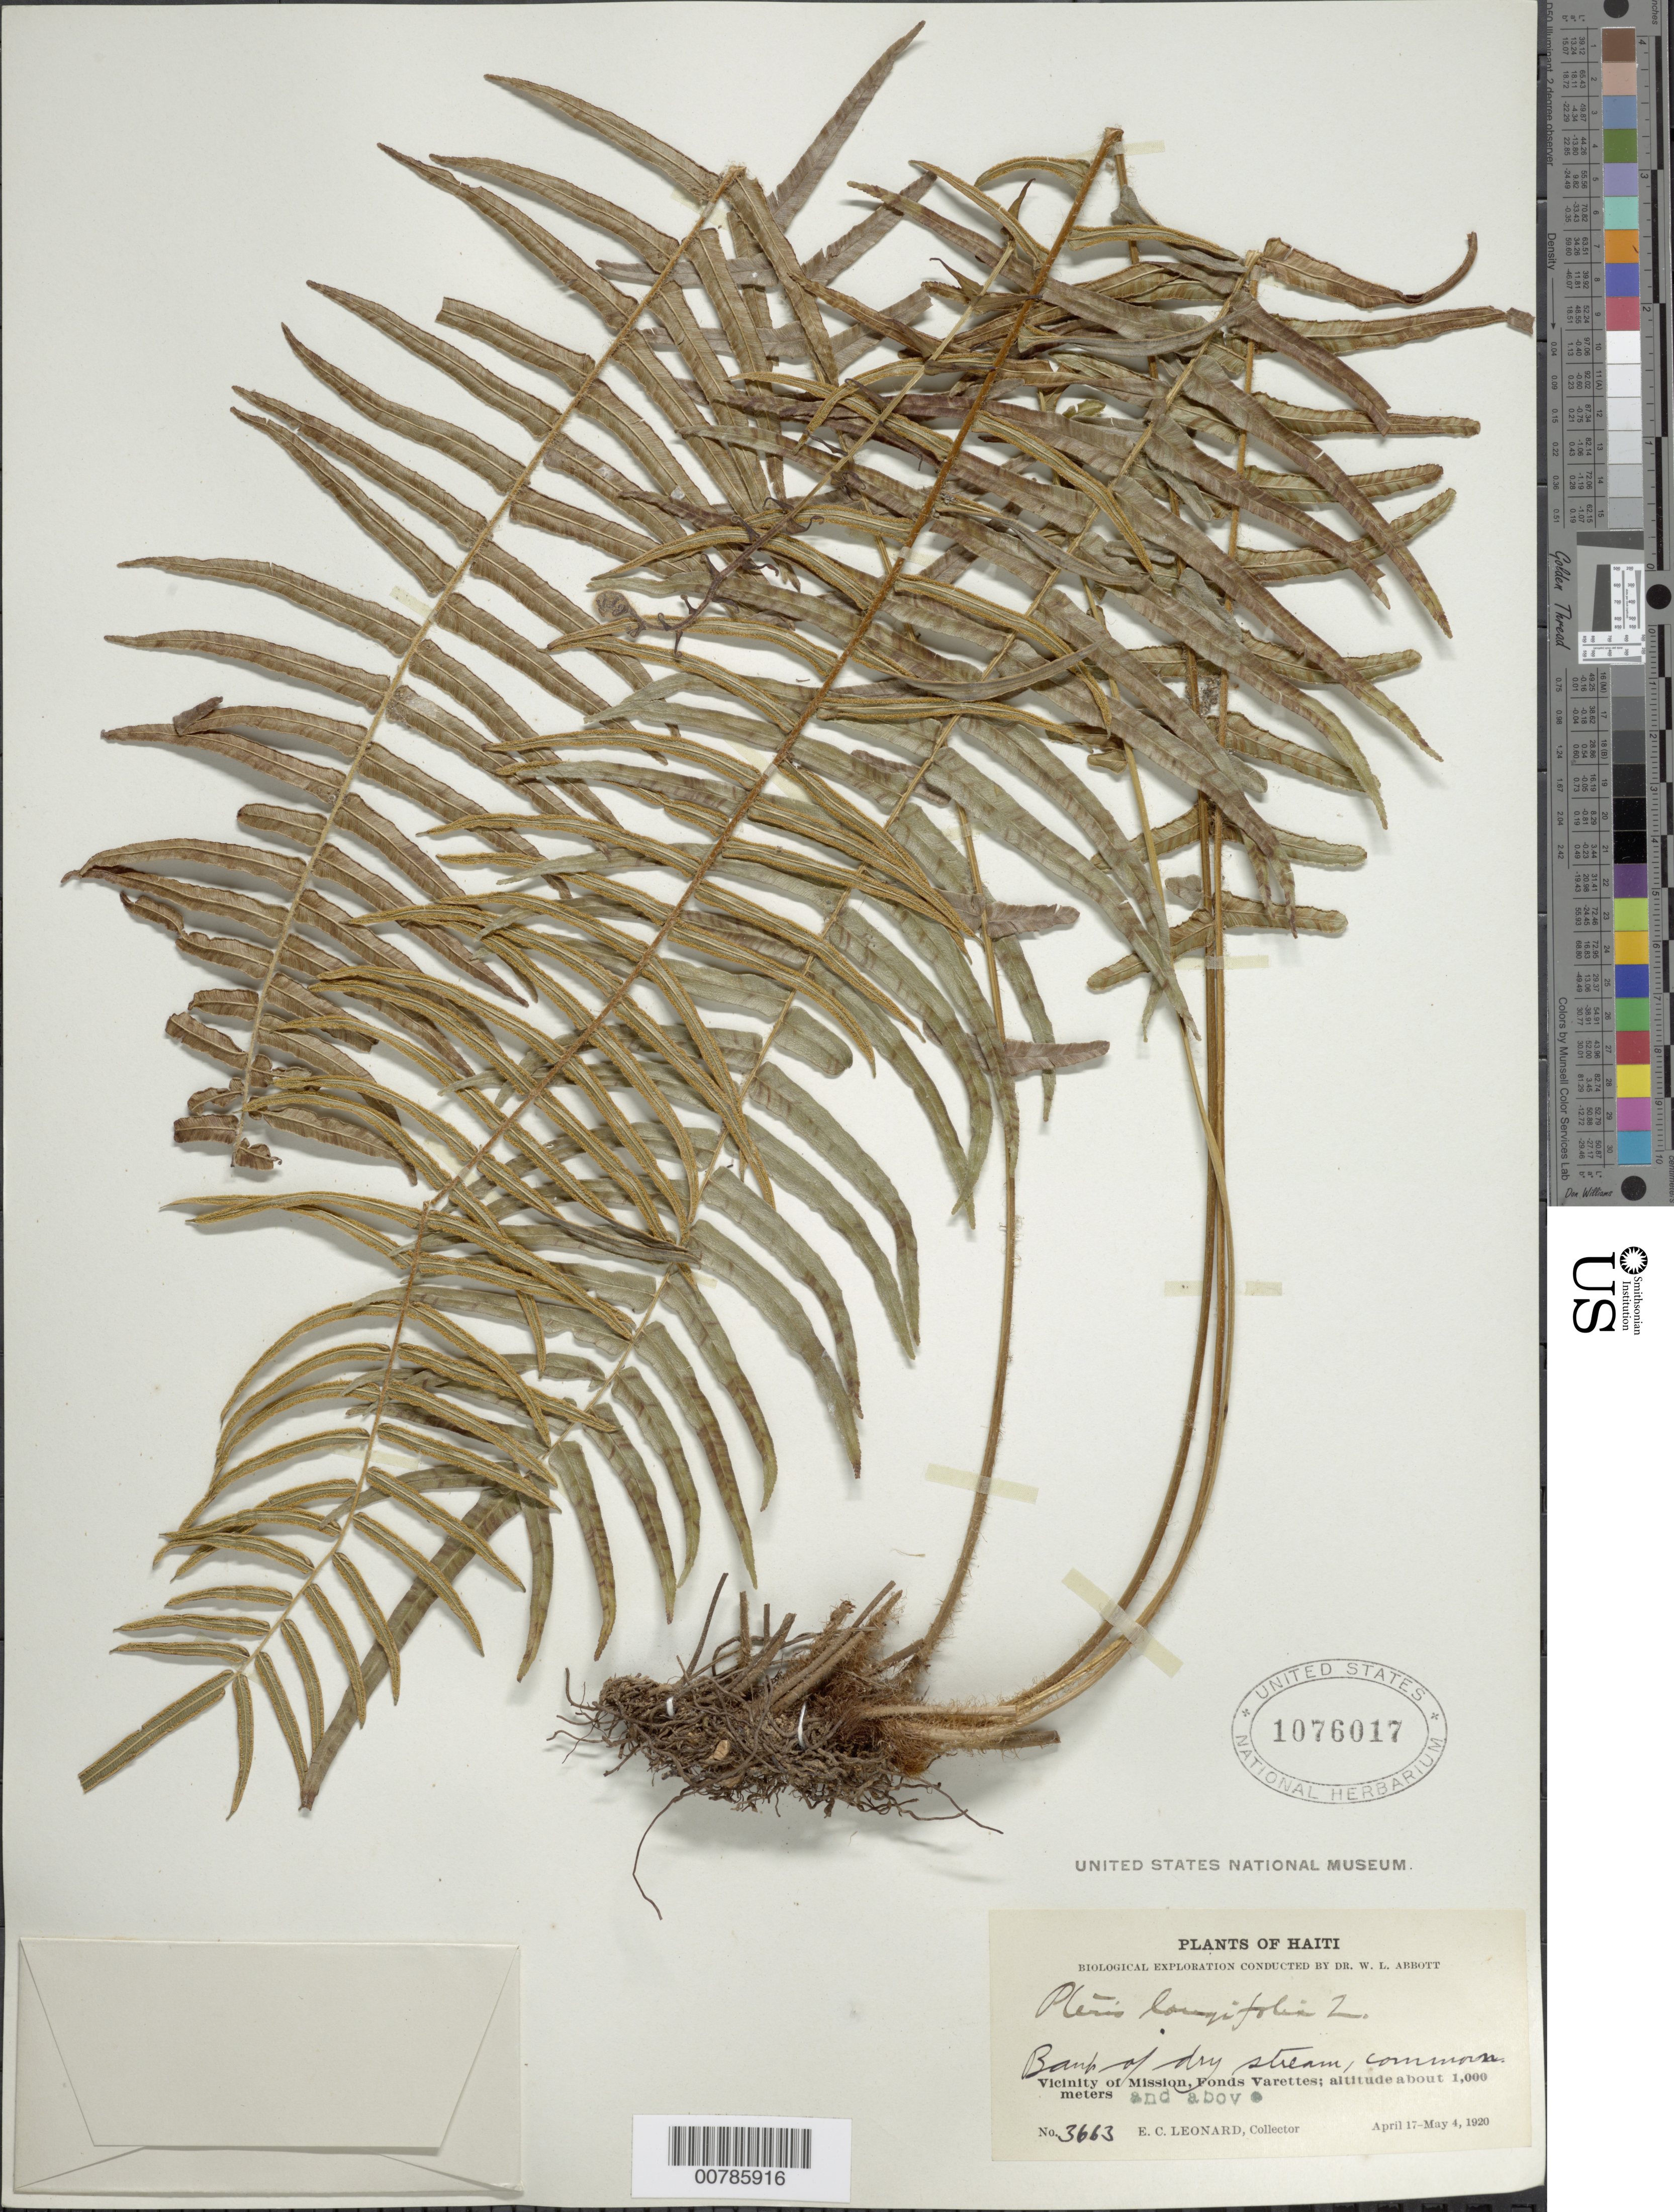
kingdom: Plantae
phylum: Tracheophyta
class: Polypodiopsida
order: Polypodiales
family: Pteridaceae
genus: Pteris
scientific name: Pteris longifolia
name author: L.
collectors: E. C. Leonard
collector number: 3663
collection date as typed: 17 Apr 1920 04 May 1920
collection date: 1920-04-17/1920-05-04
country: Haiti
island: Hispaniola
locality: Mission, vicinity; Fonds Varettes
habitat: Bank of dry stream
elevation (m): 1000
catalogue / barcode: US 1076017